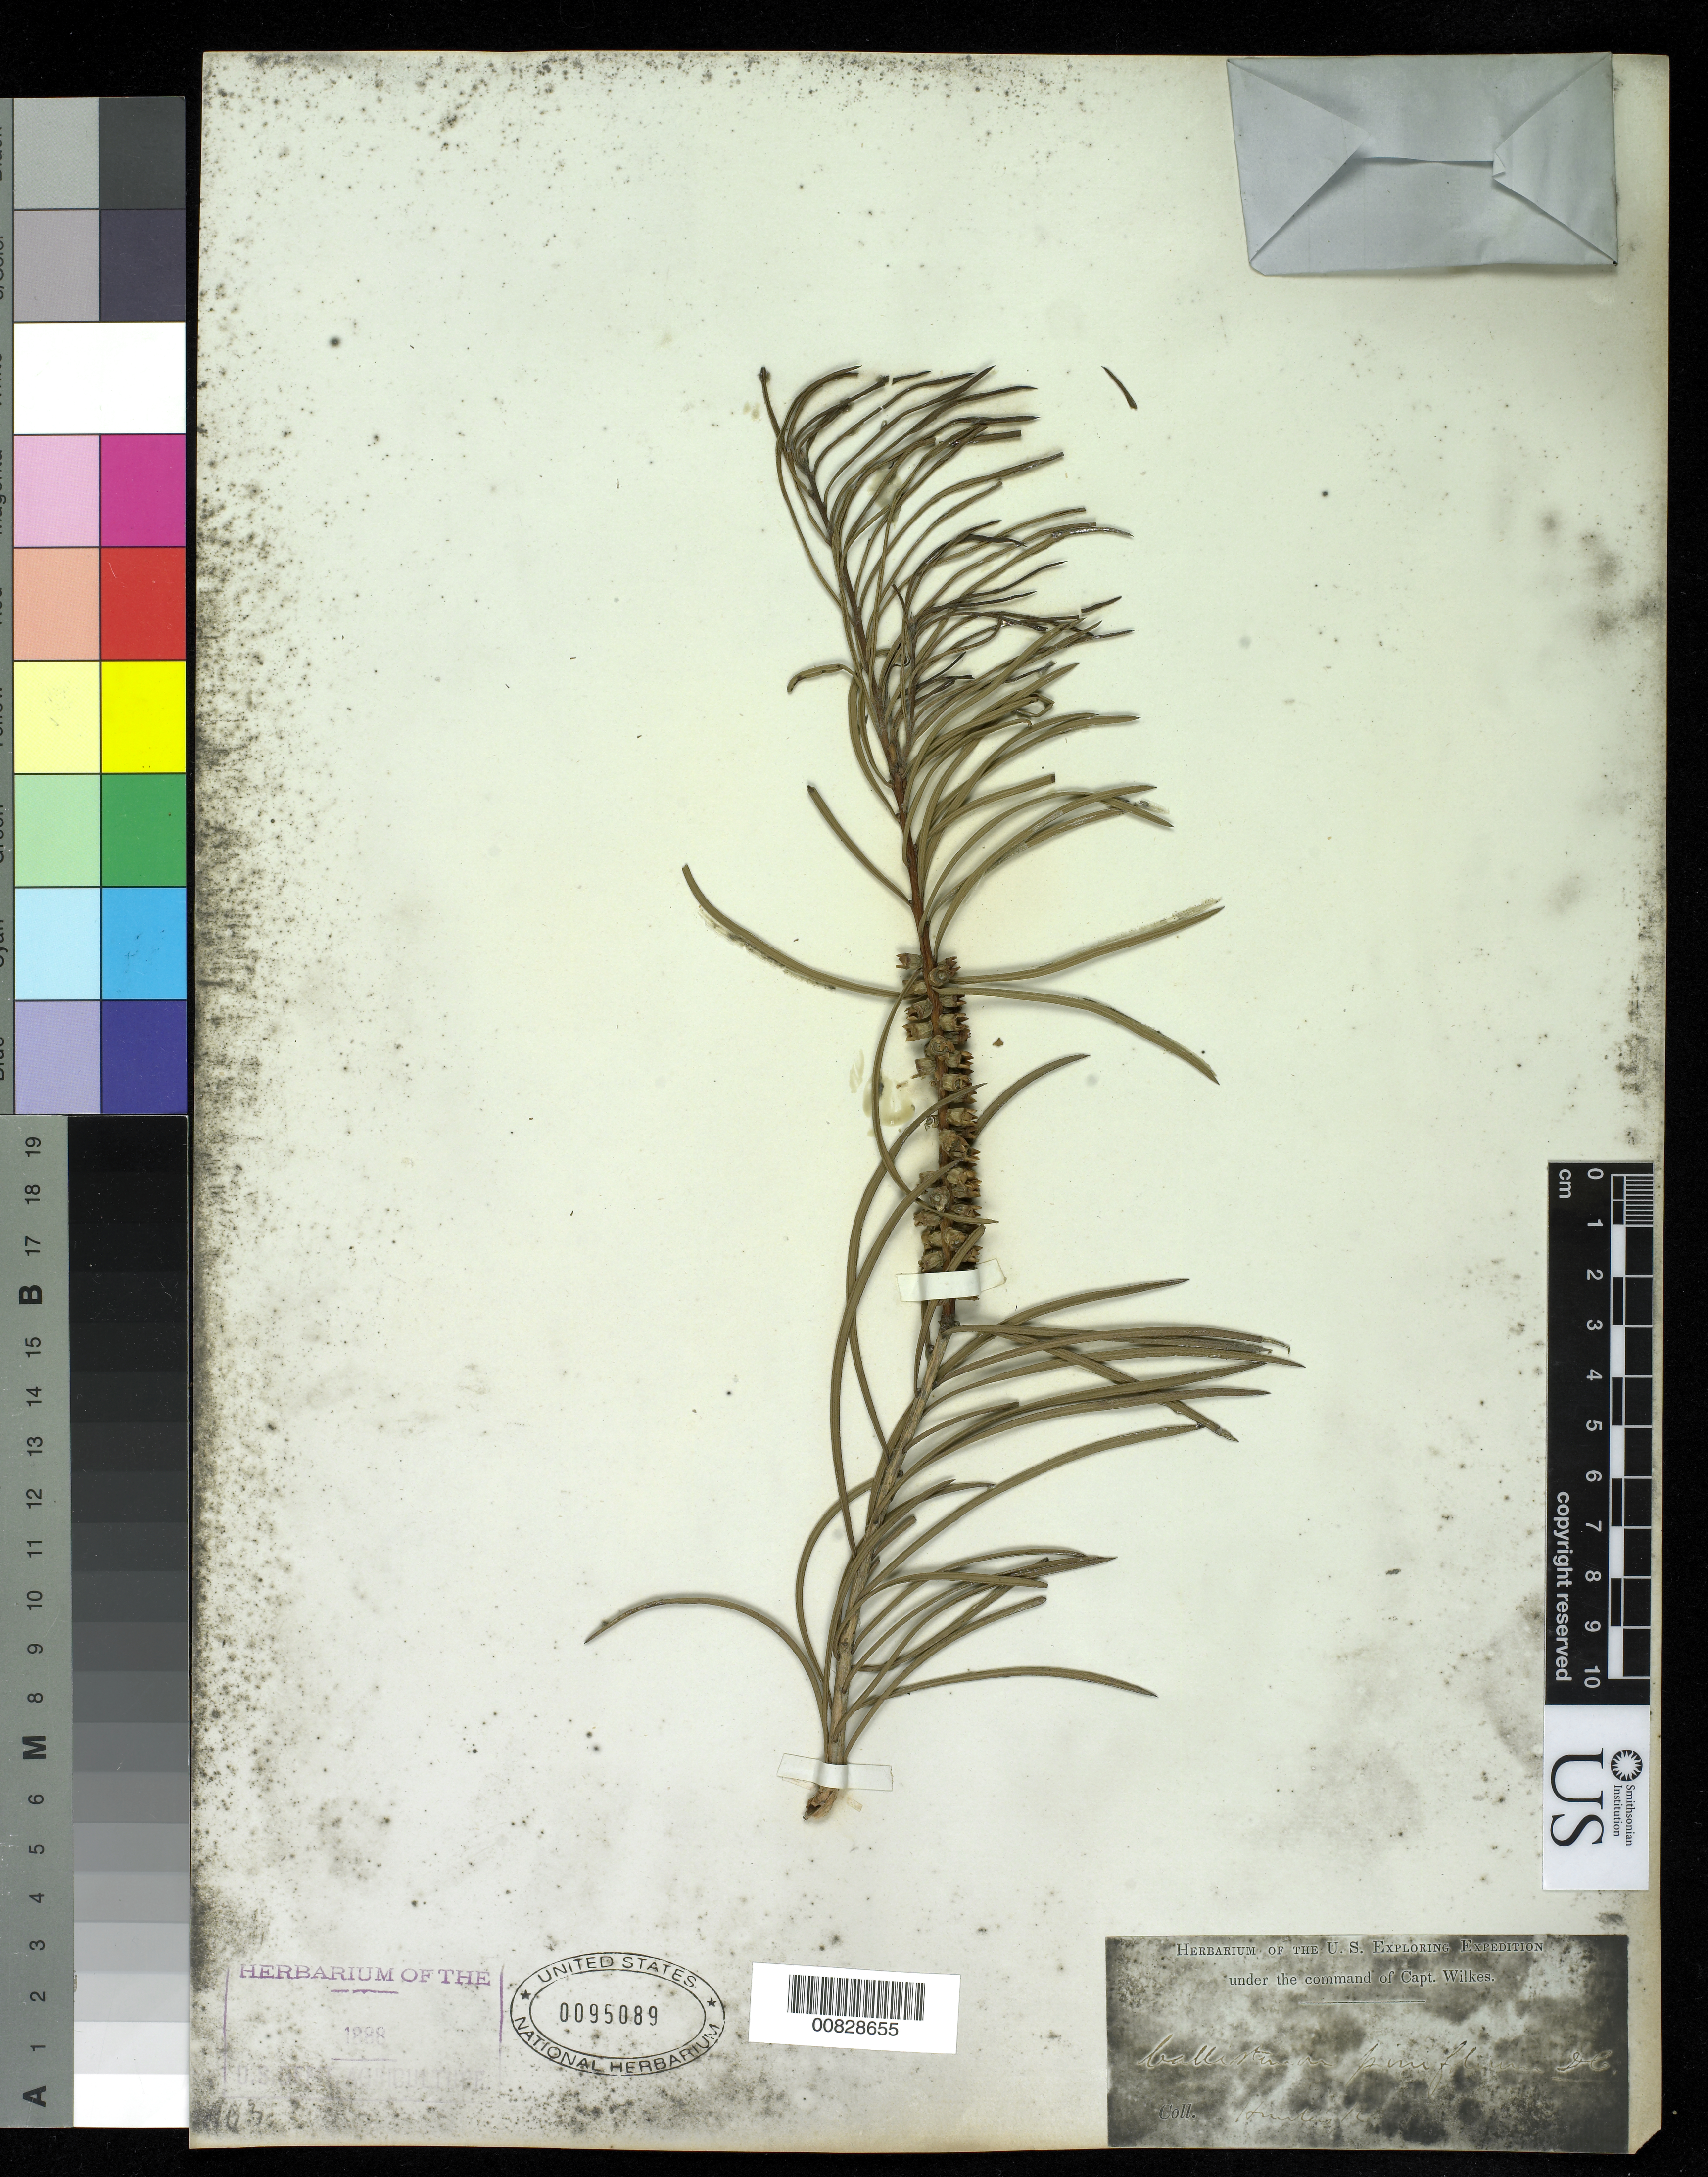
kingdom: Plantae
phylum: Tracheophyta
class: Magnoliopsida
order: Myrtales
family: Myrtaceae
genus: Callistemon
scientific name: Callistemon pinifolius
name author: (J.C. Wendl.) Sweet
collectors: Wilkes Explor. Exped.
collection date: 1838/1842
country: Australia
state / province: New South Wales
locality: Hunter's River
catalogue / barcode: US 95089